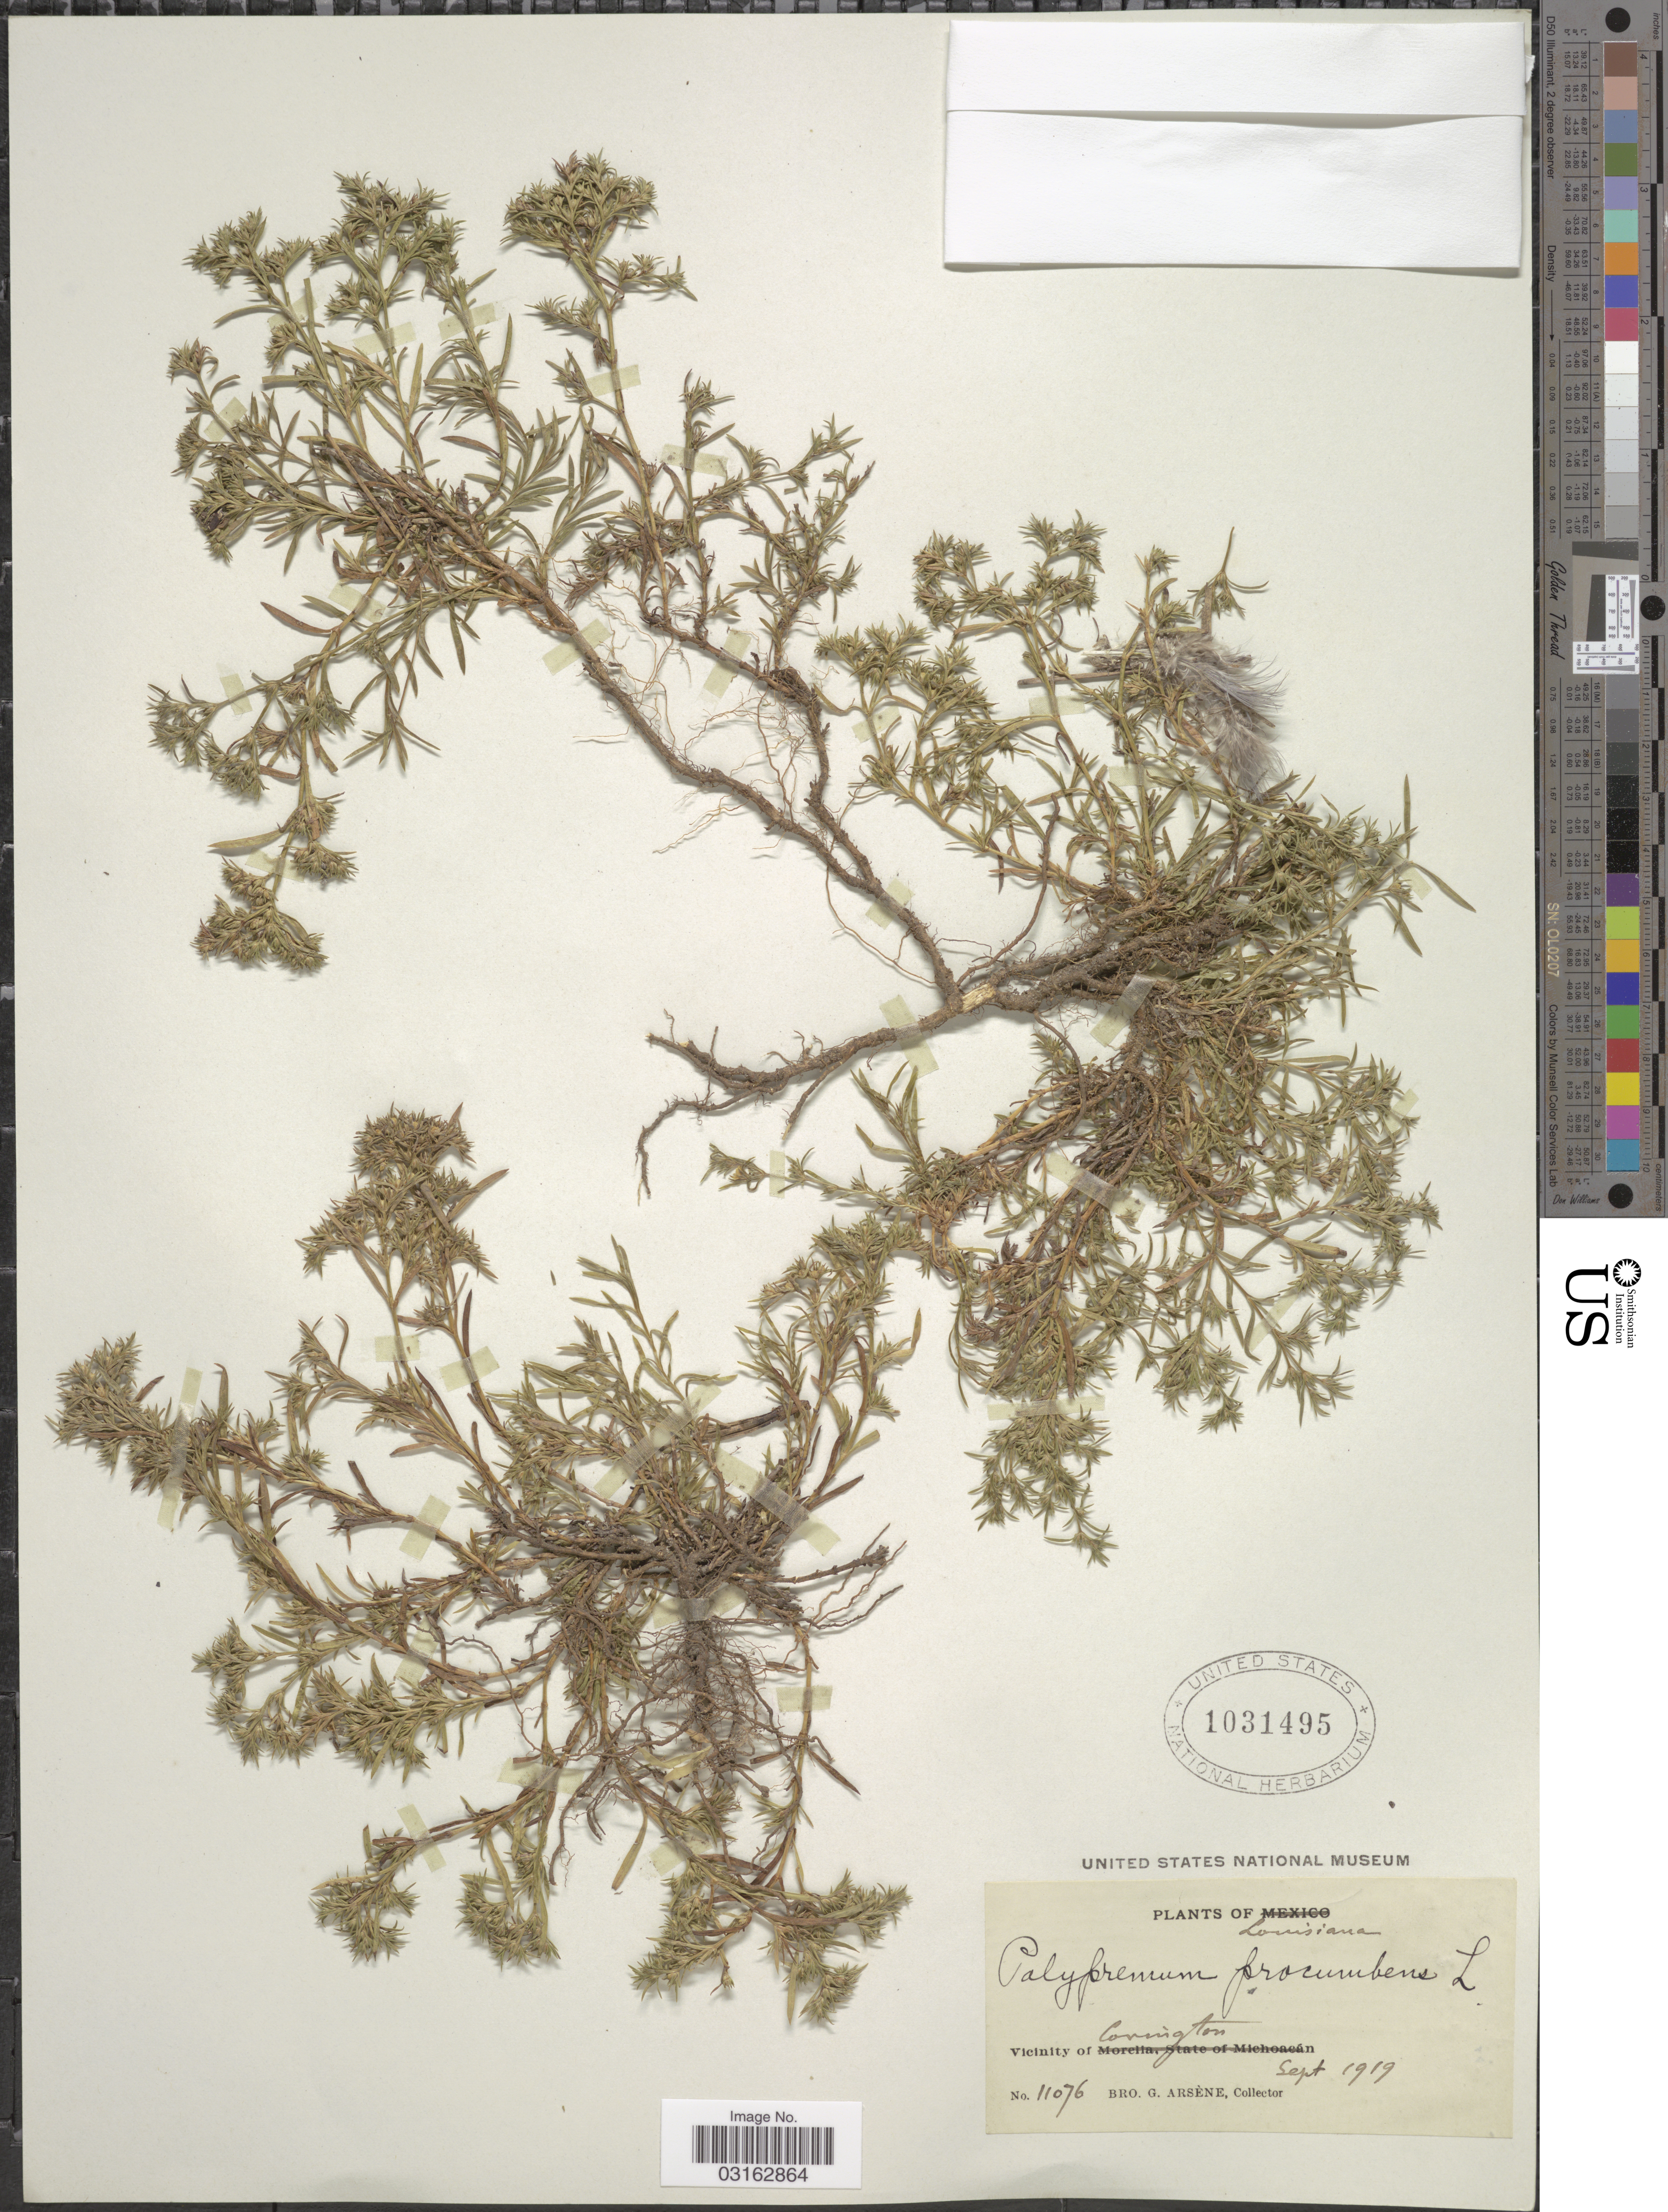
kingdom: Plantae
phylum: Tracheophyta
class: Magnoliopsida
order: Lamiales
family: Tetrachondraceae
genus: Polypremum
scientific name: Polypremum procumbens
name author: L.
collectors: Bro. G. Arsène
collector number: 11076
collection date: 1919-09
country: United States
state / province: Louisiana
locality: Vicinity of Covington.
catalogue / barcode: US 1031495